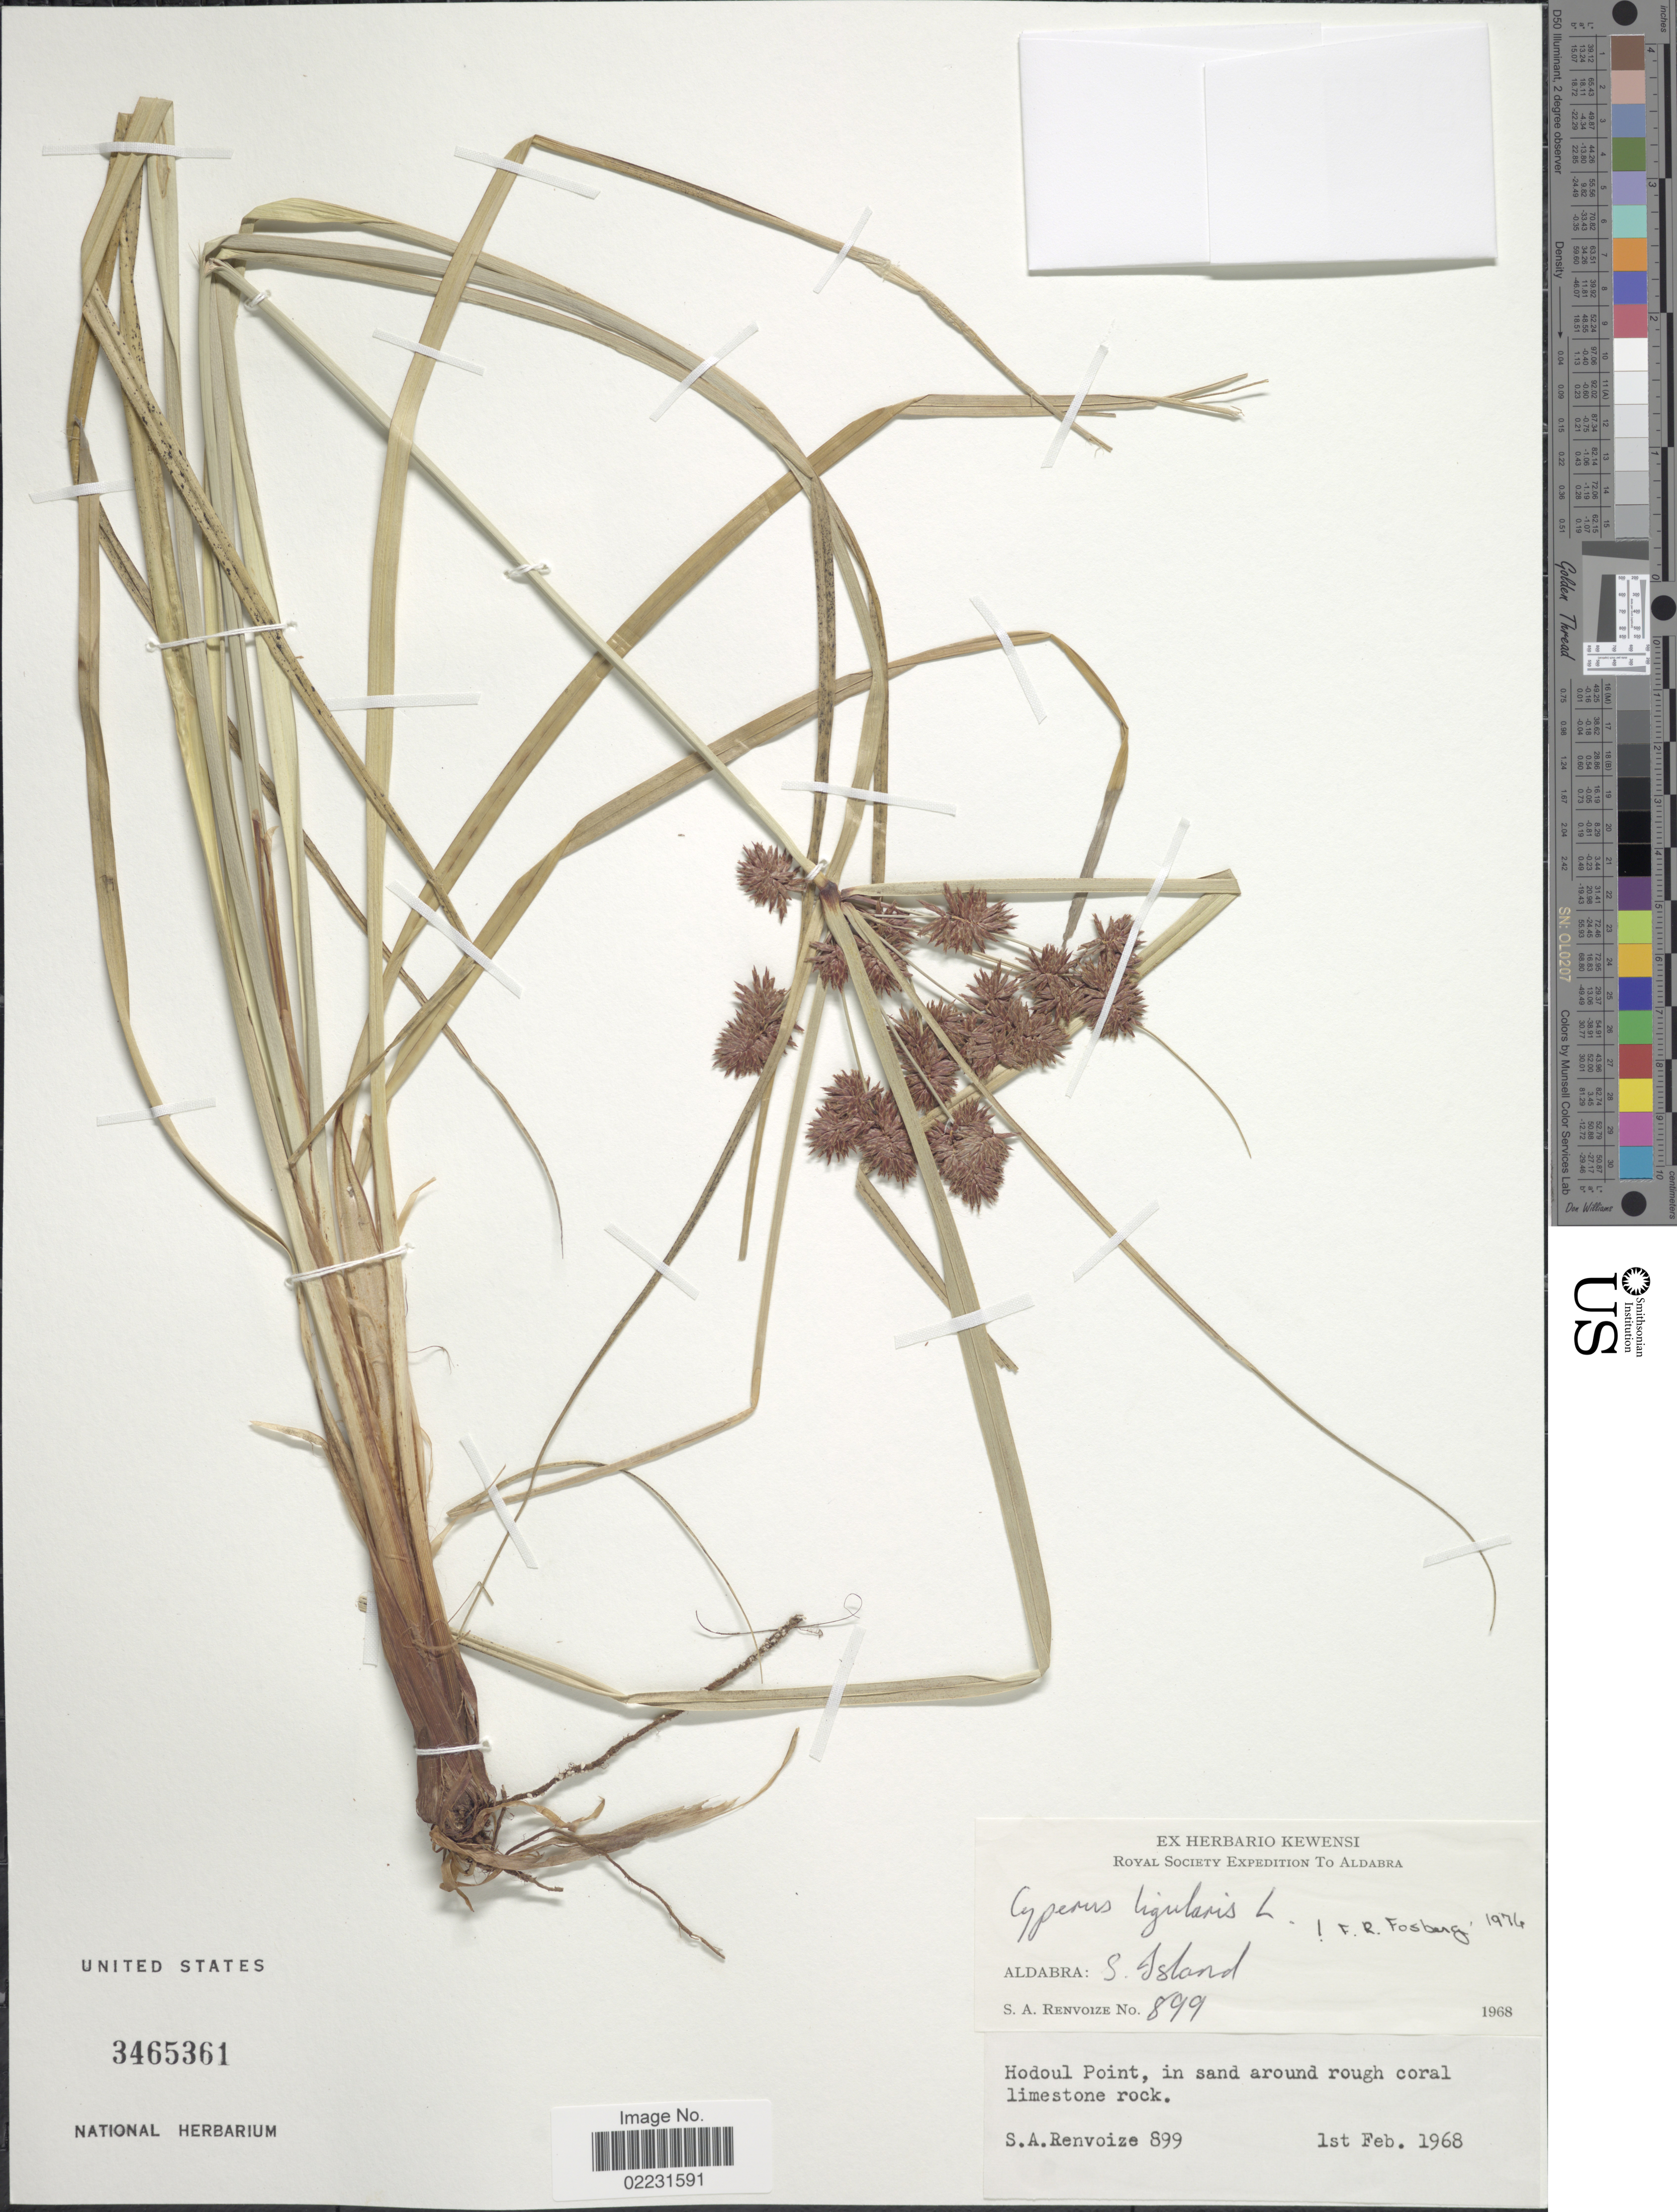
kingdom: Plantae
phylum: Tracheophyta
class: Liliopsida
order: Poales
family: Cyperaceae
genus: Cyperus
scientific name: Cyperus ligularis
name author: L.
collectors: S. A. Renvoize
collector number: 899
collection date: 1968-02-01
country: Seychelles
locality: Aldabra, S. Island, Hodoul Point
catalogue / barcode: US 3465361